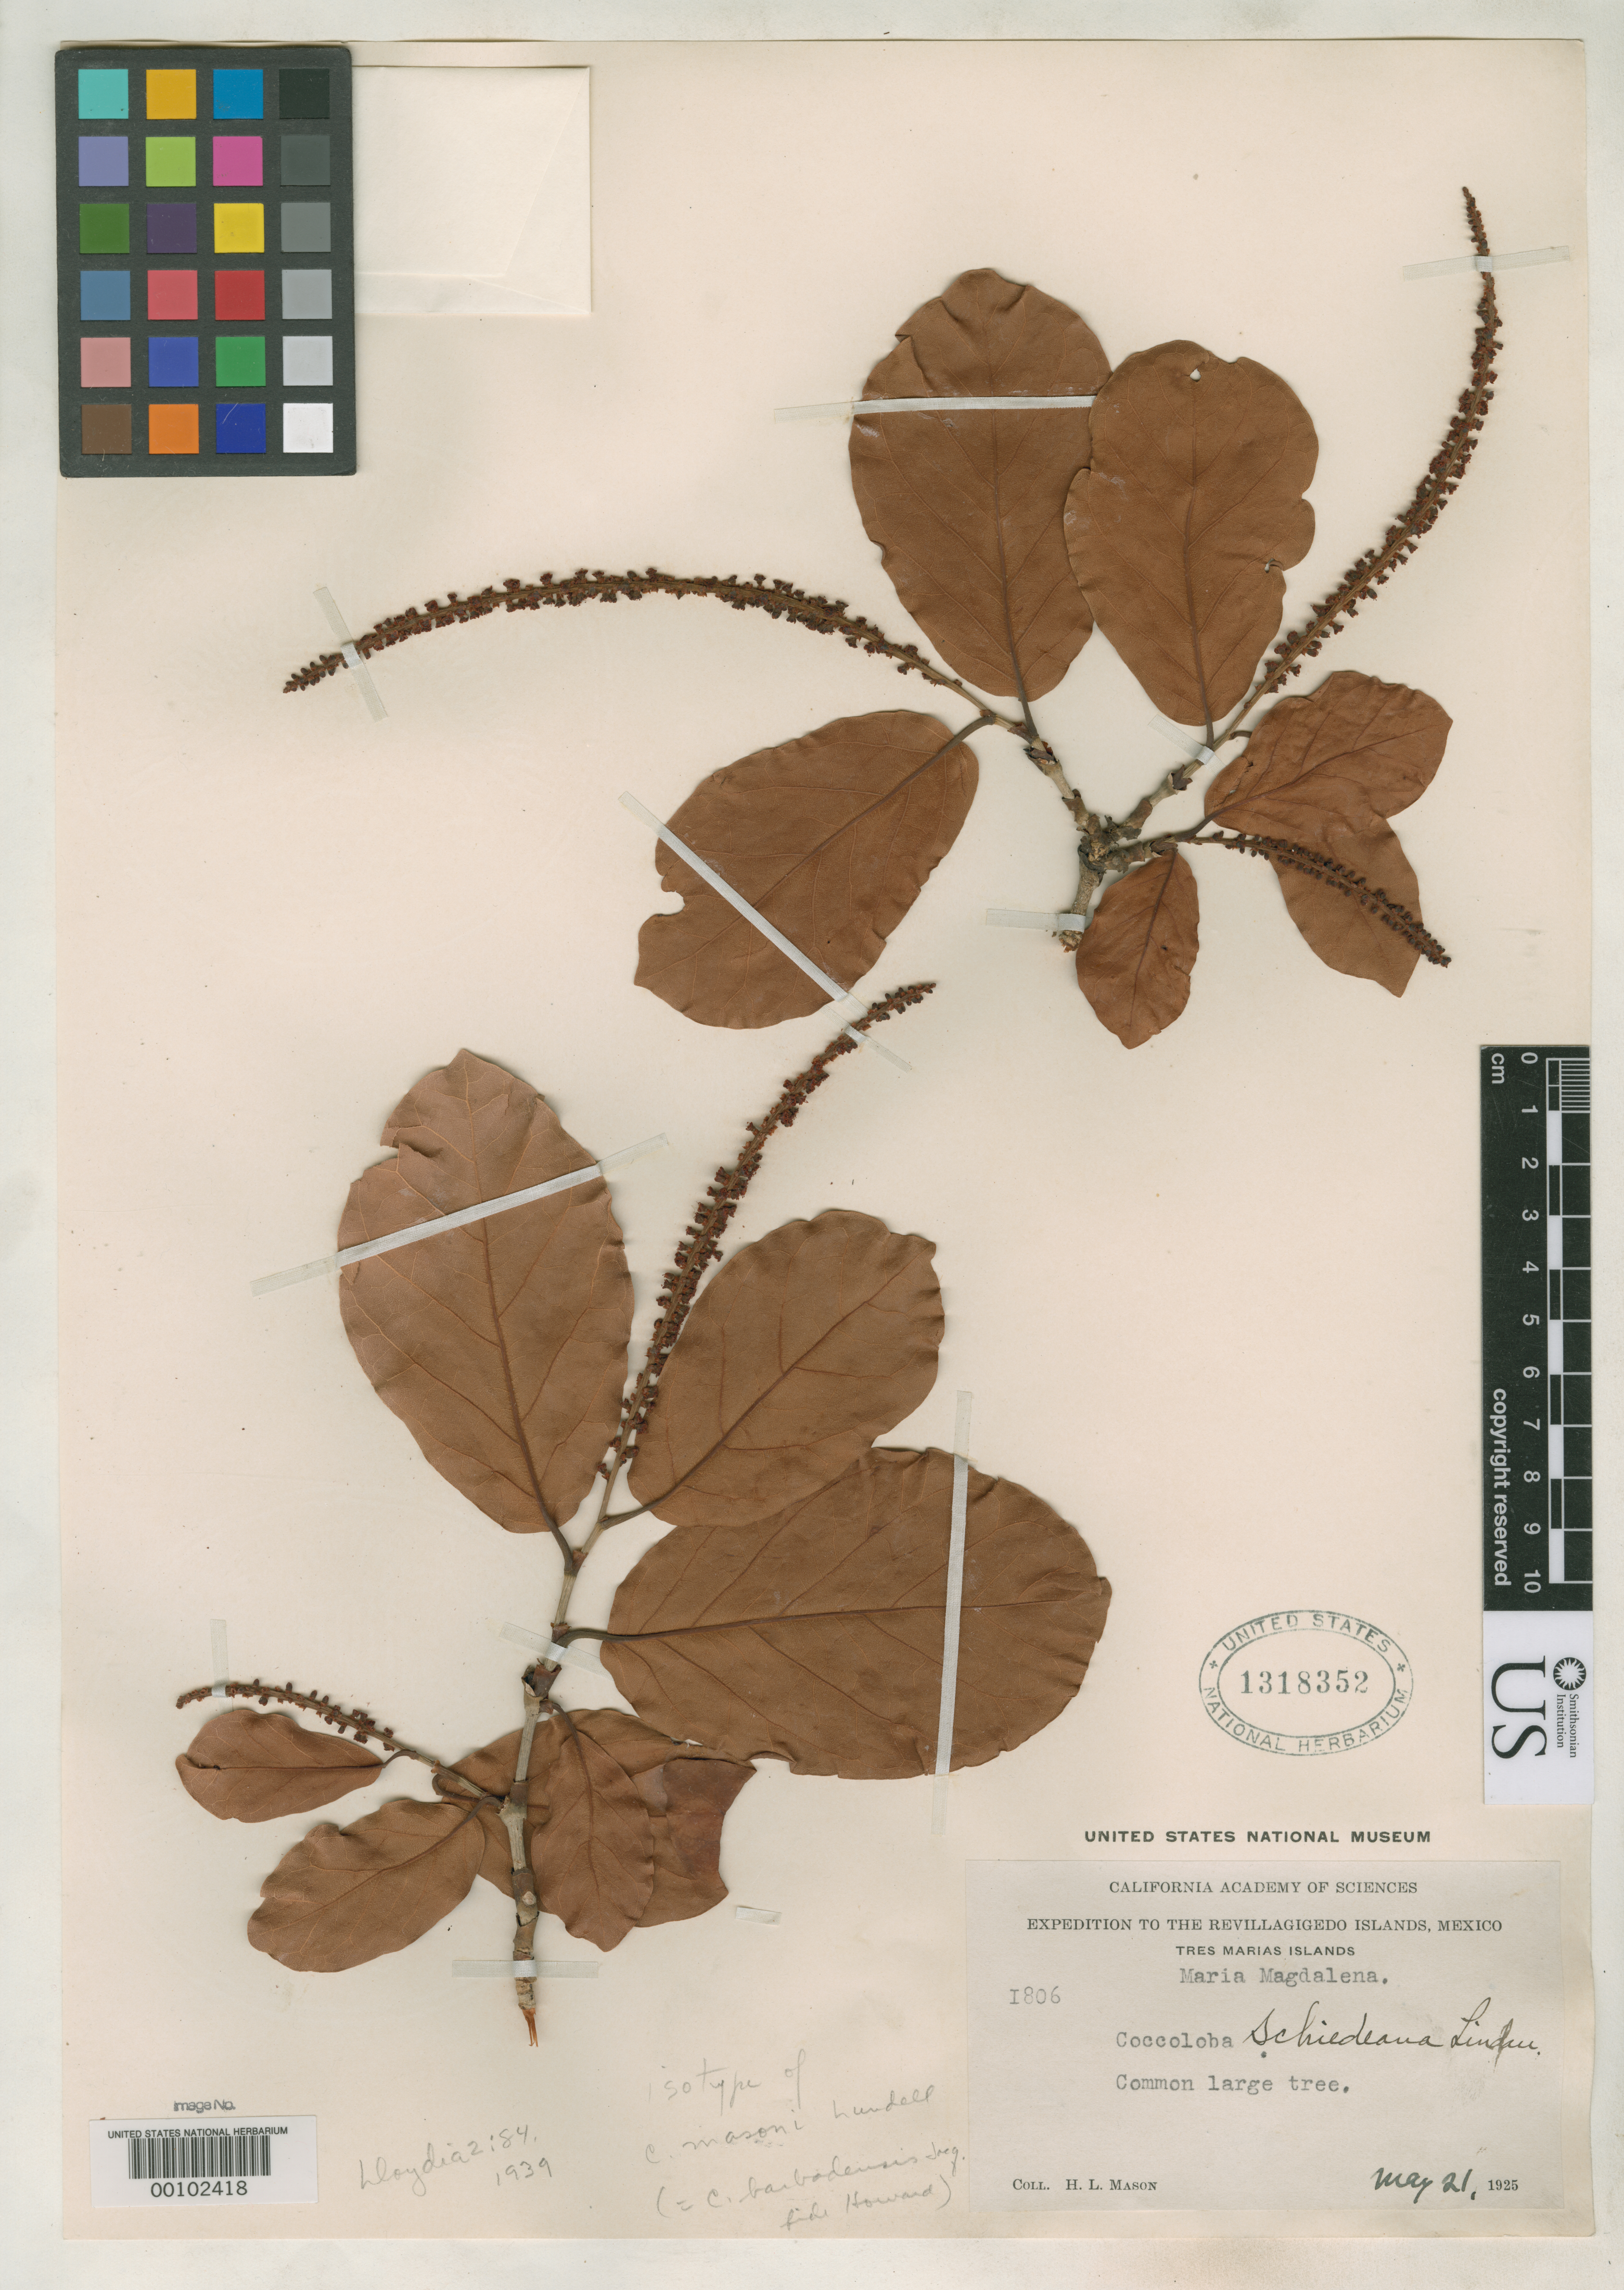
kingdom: Plantae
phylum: Tracheophyta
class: Magnoliopsida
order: Caryophyllales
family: Polygonaceae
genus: Coccoloba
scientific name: Coccoloba masonii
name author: Lundell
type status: Isotype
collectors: H. L. Mason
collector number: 1806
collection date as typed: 21 May 1925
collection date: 1925-05-21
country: Mexico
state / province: Nayarit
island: Maria Magdalena Island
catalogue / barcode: US 1318352